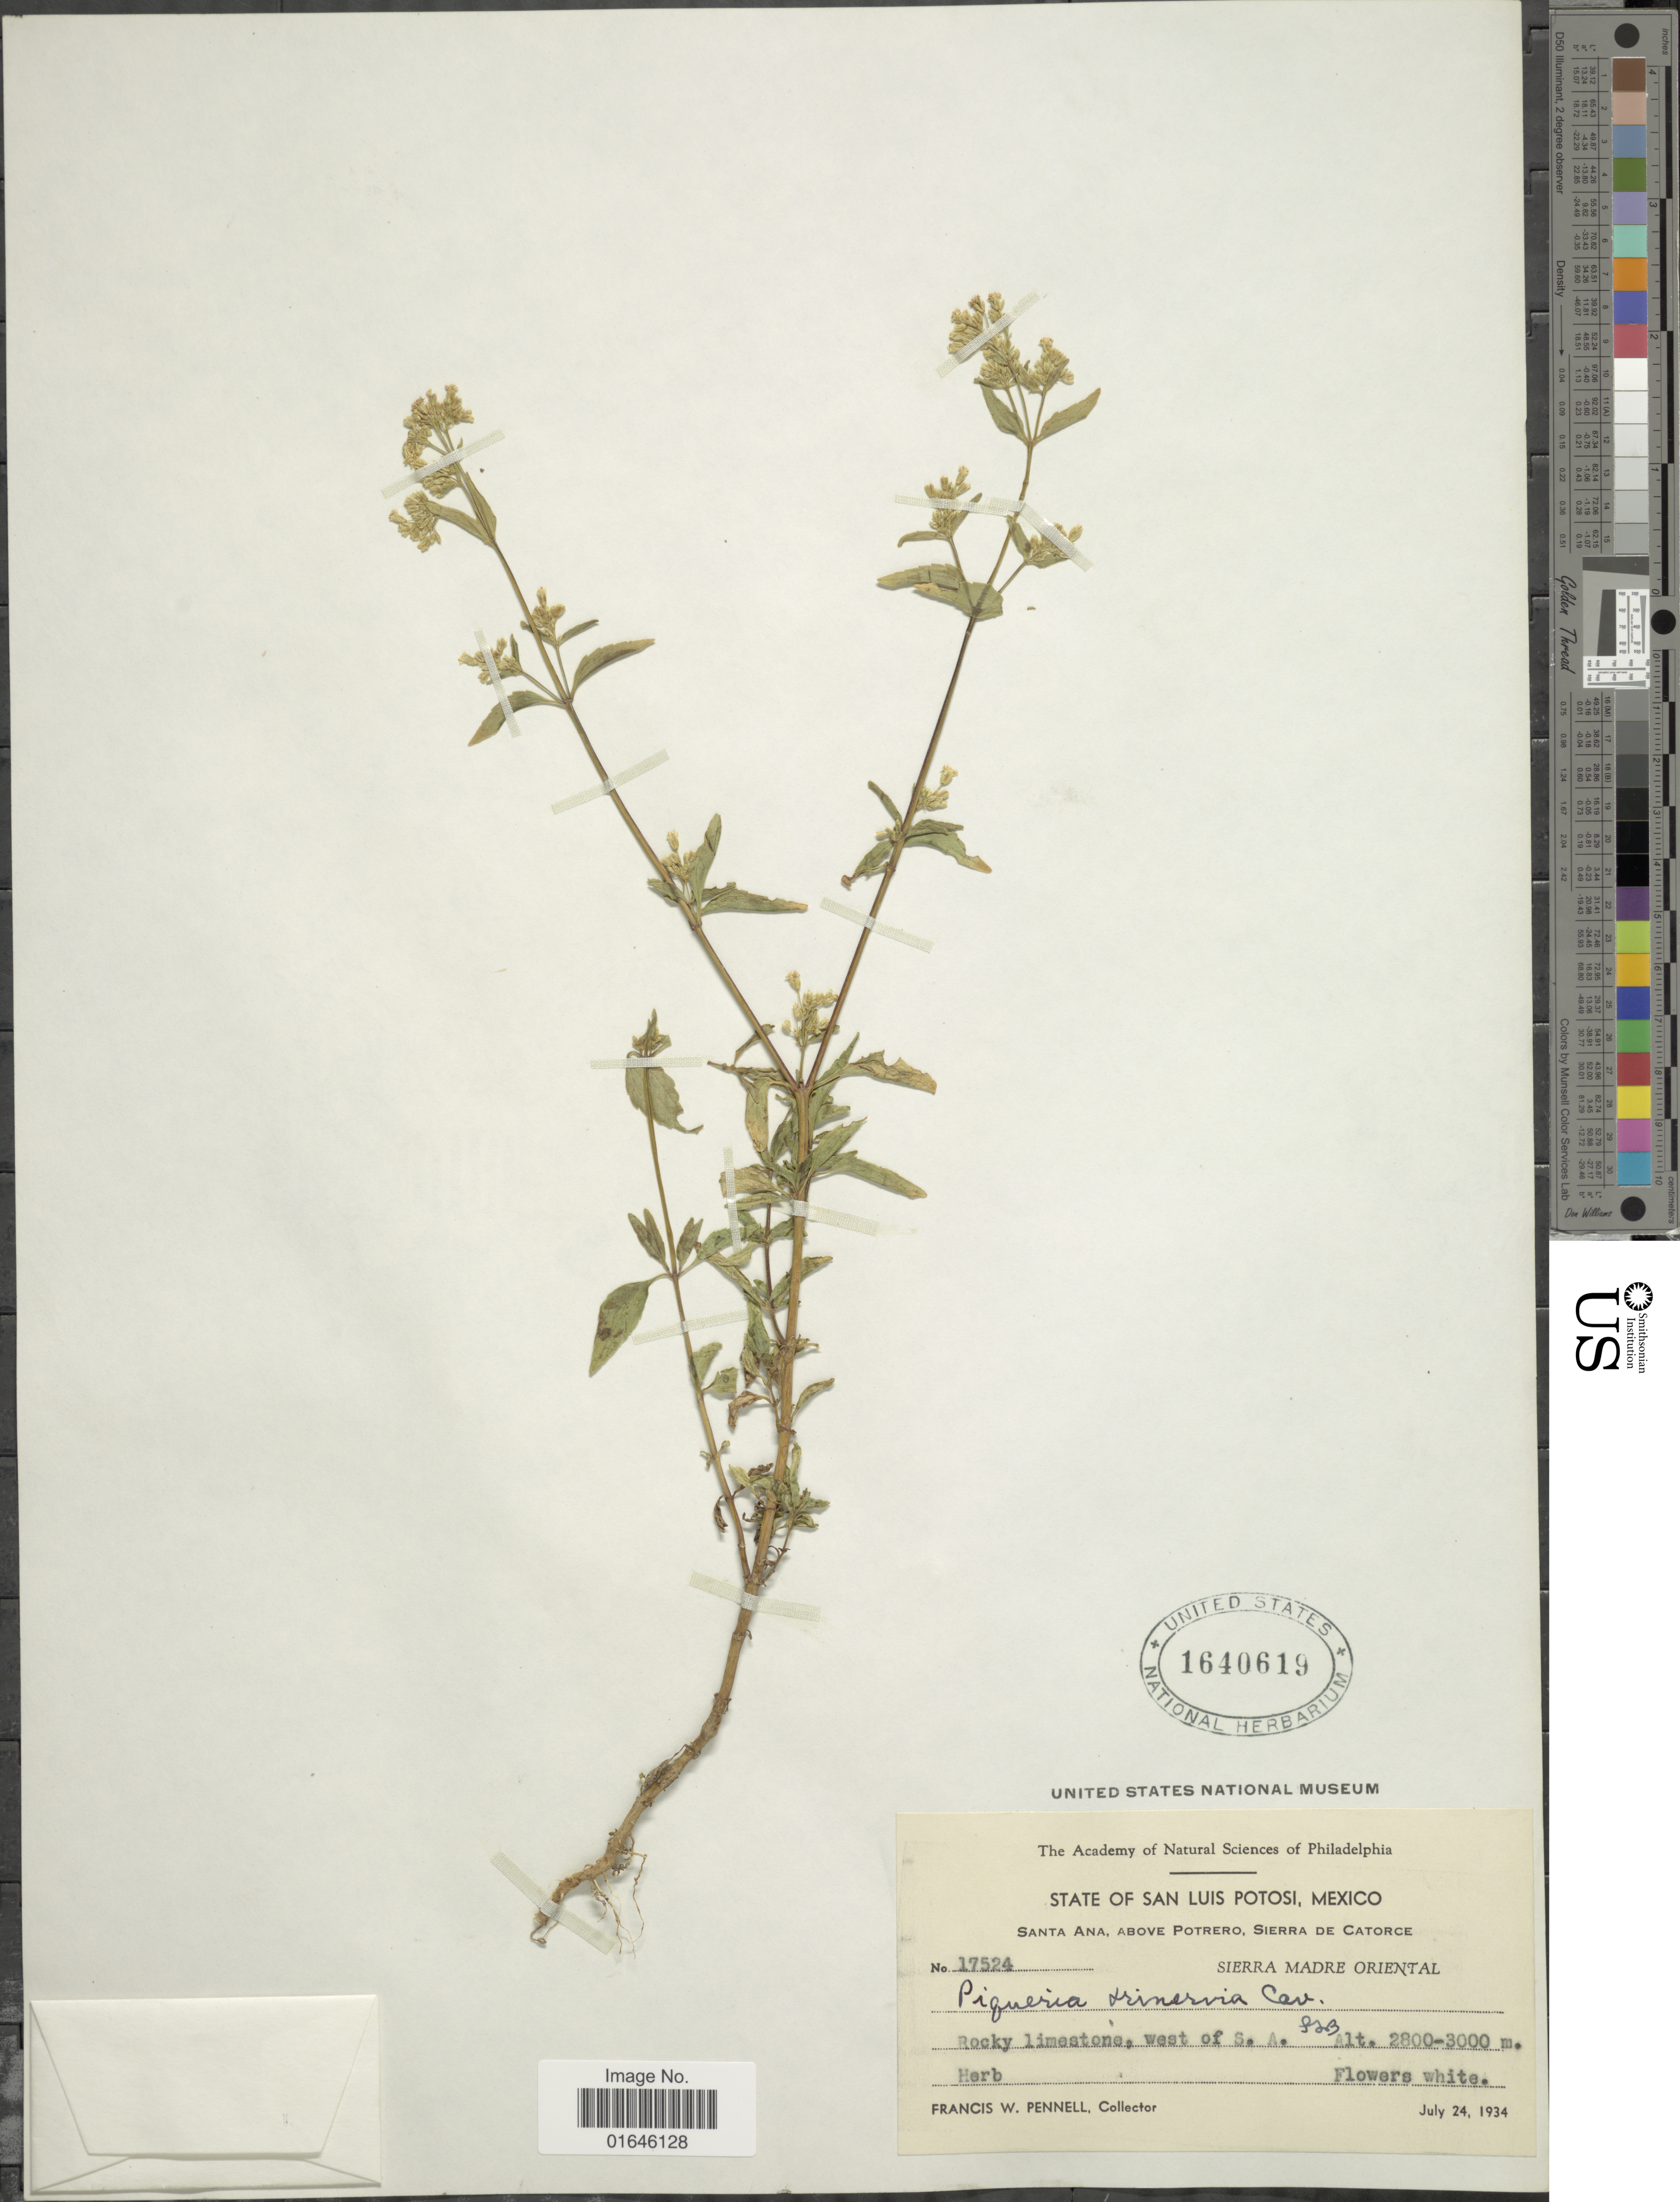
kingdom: Plantae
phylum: Tracheophyta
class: Magnoliopsida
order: Asterales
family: Asteraceae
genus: Piqueria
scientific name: Piqueria trinervia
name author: Cav.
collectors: F. W. Pennell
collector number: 17524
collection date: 1934-01-24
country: Mexico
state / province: San Luis Potosí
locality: Santa Ana, Above Potrero, Sierra de Catorce, Sierra Madre Oriental, Rocky limestones, west of S.A.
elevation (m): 2800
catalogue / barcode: US 1640619